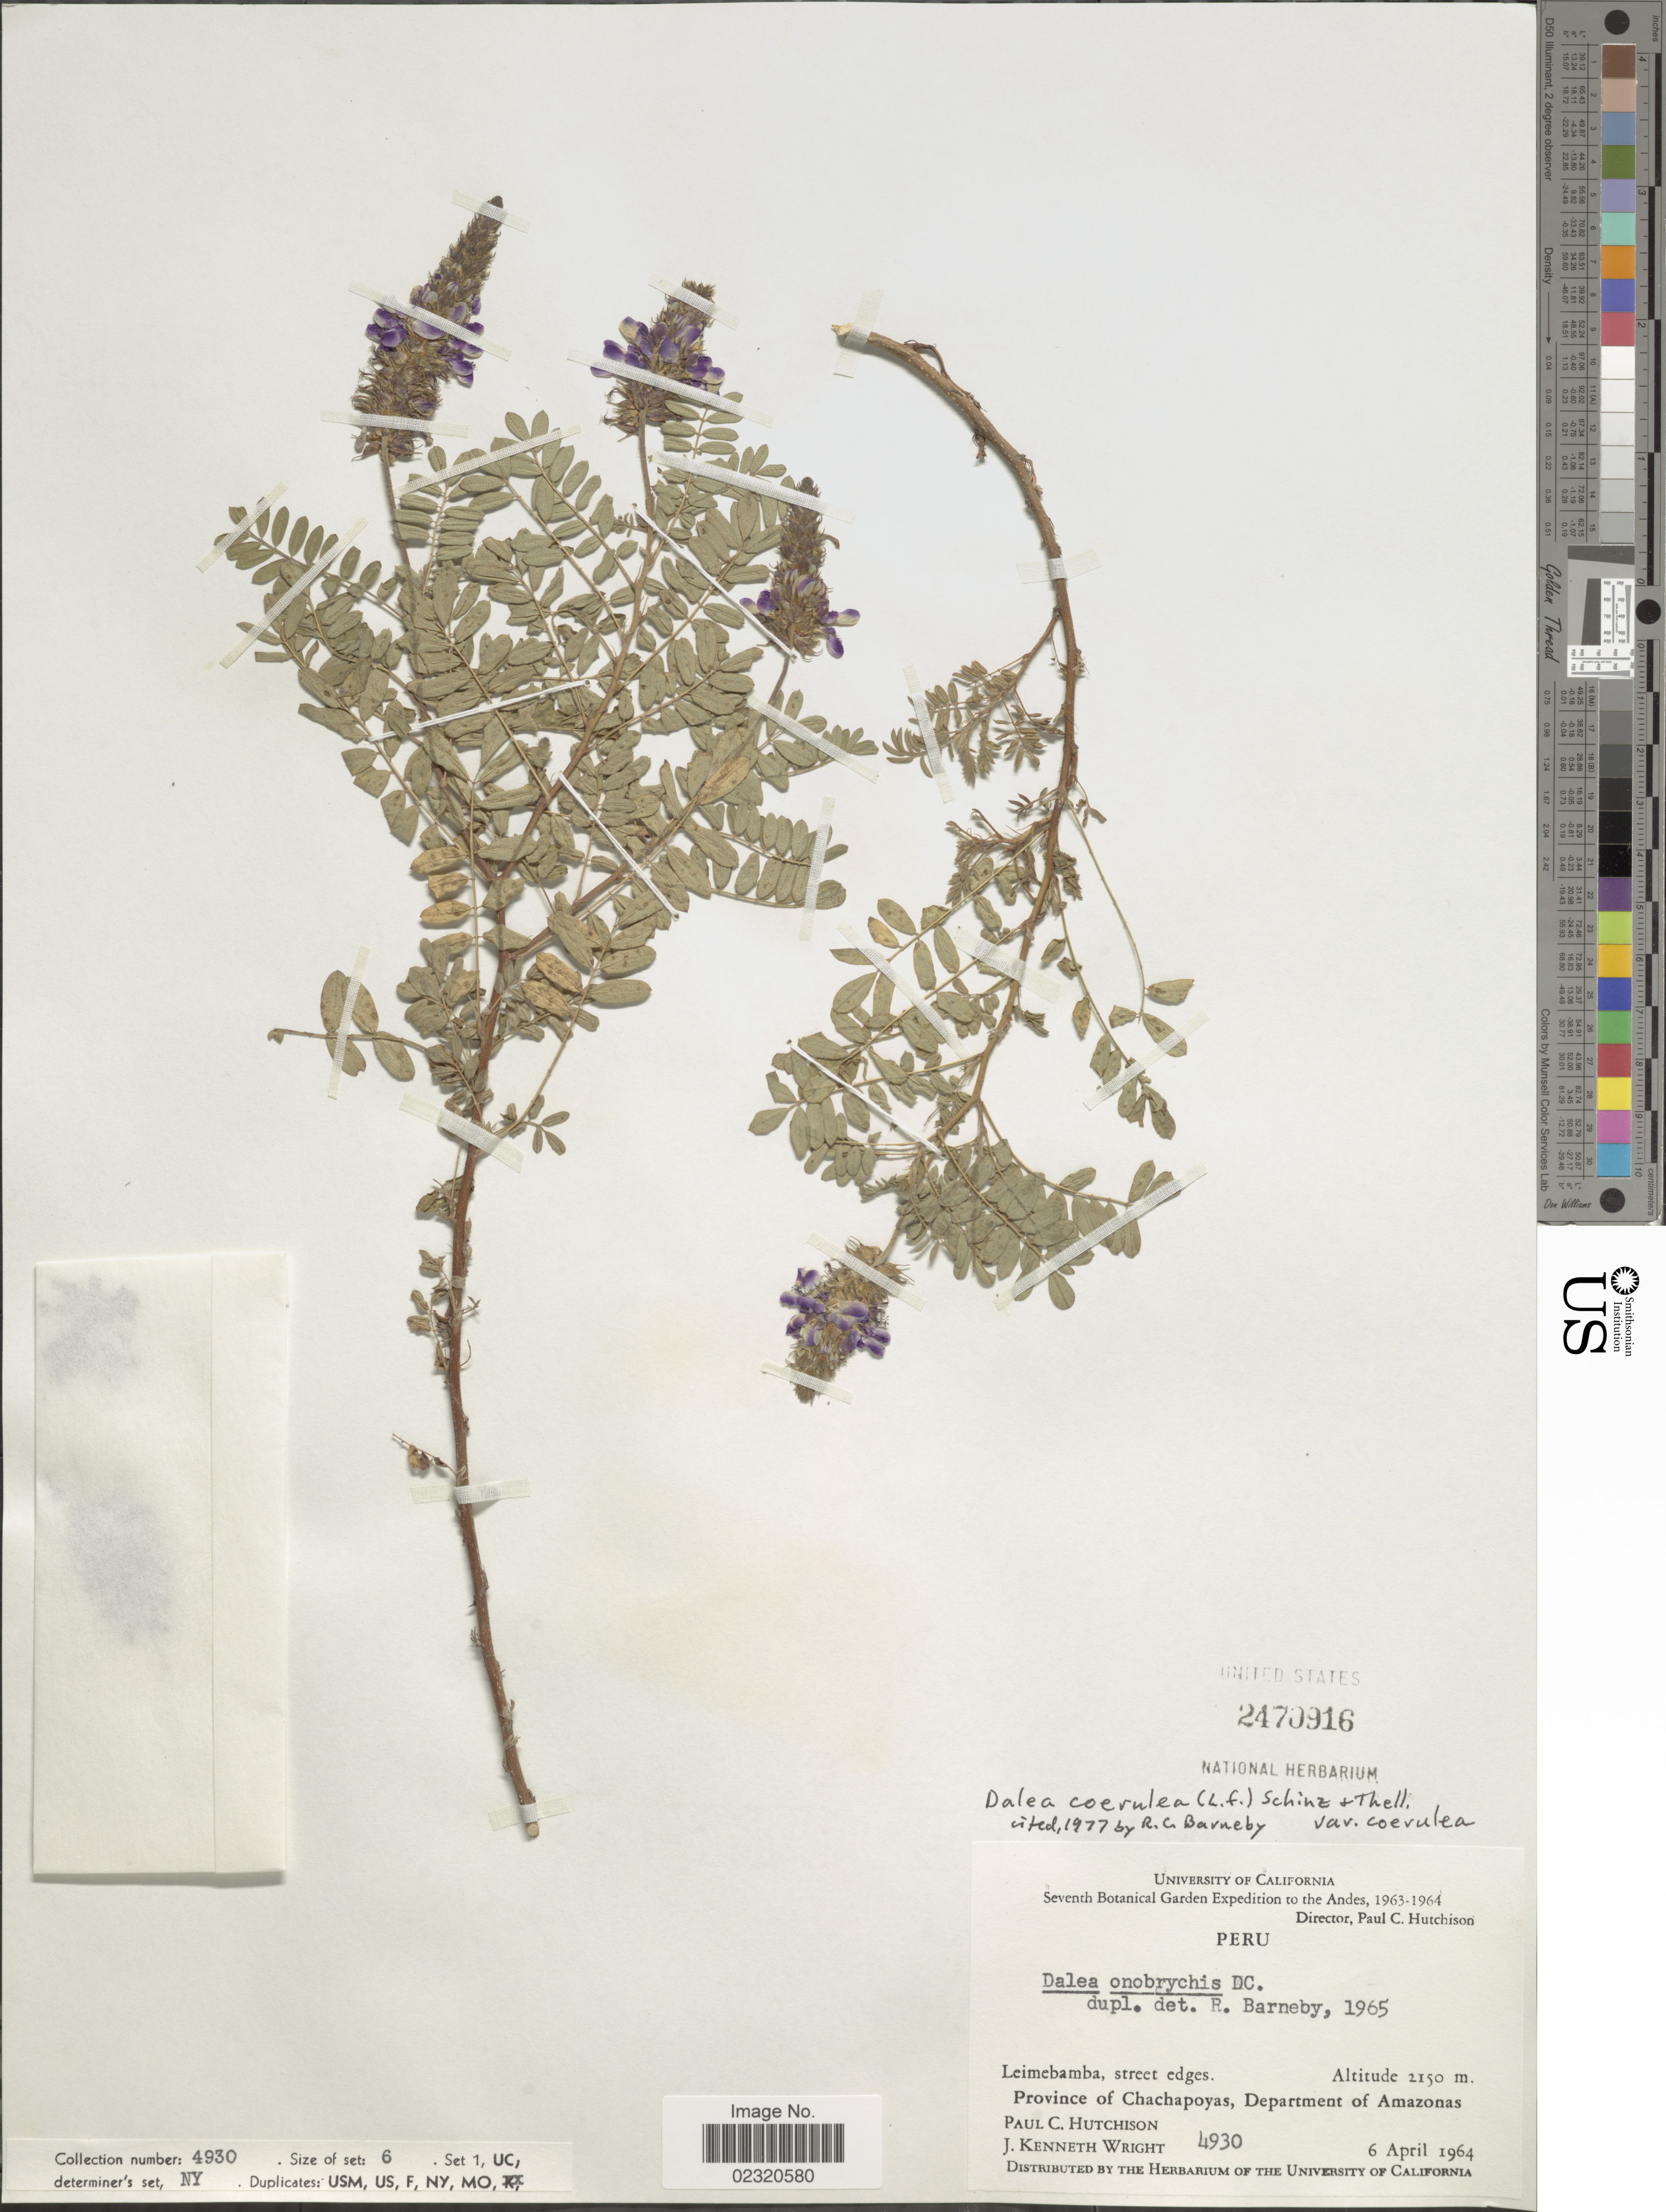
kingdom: Plantae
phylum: Tracheophyta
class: Magnoliopsida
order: Fabales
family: Fabaceae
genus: Dalea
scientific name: Dalea coerulea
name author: (L. f.) Schinz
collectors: P. C. Hutchison & J. K. Wright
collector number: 4930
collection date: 1964-04-06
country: Peru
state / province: Amazonas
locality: Andes, Leimebamba, Province of Chachapoyas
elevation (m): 2150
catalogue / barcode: US 2470916